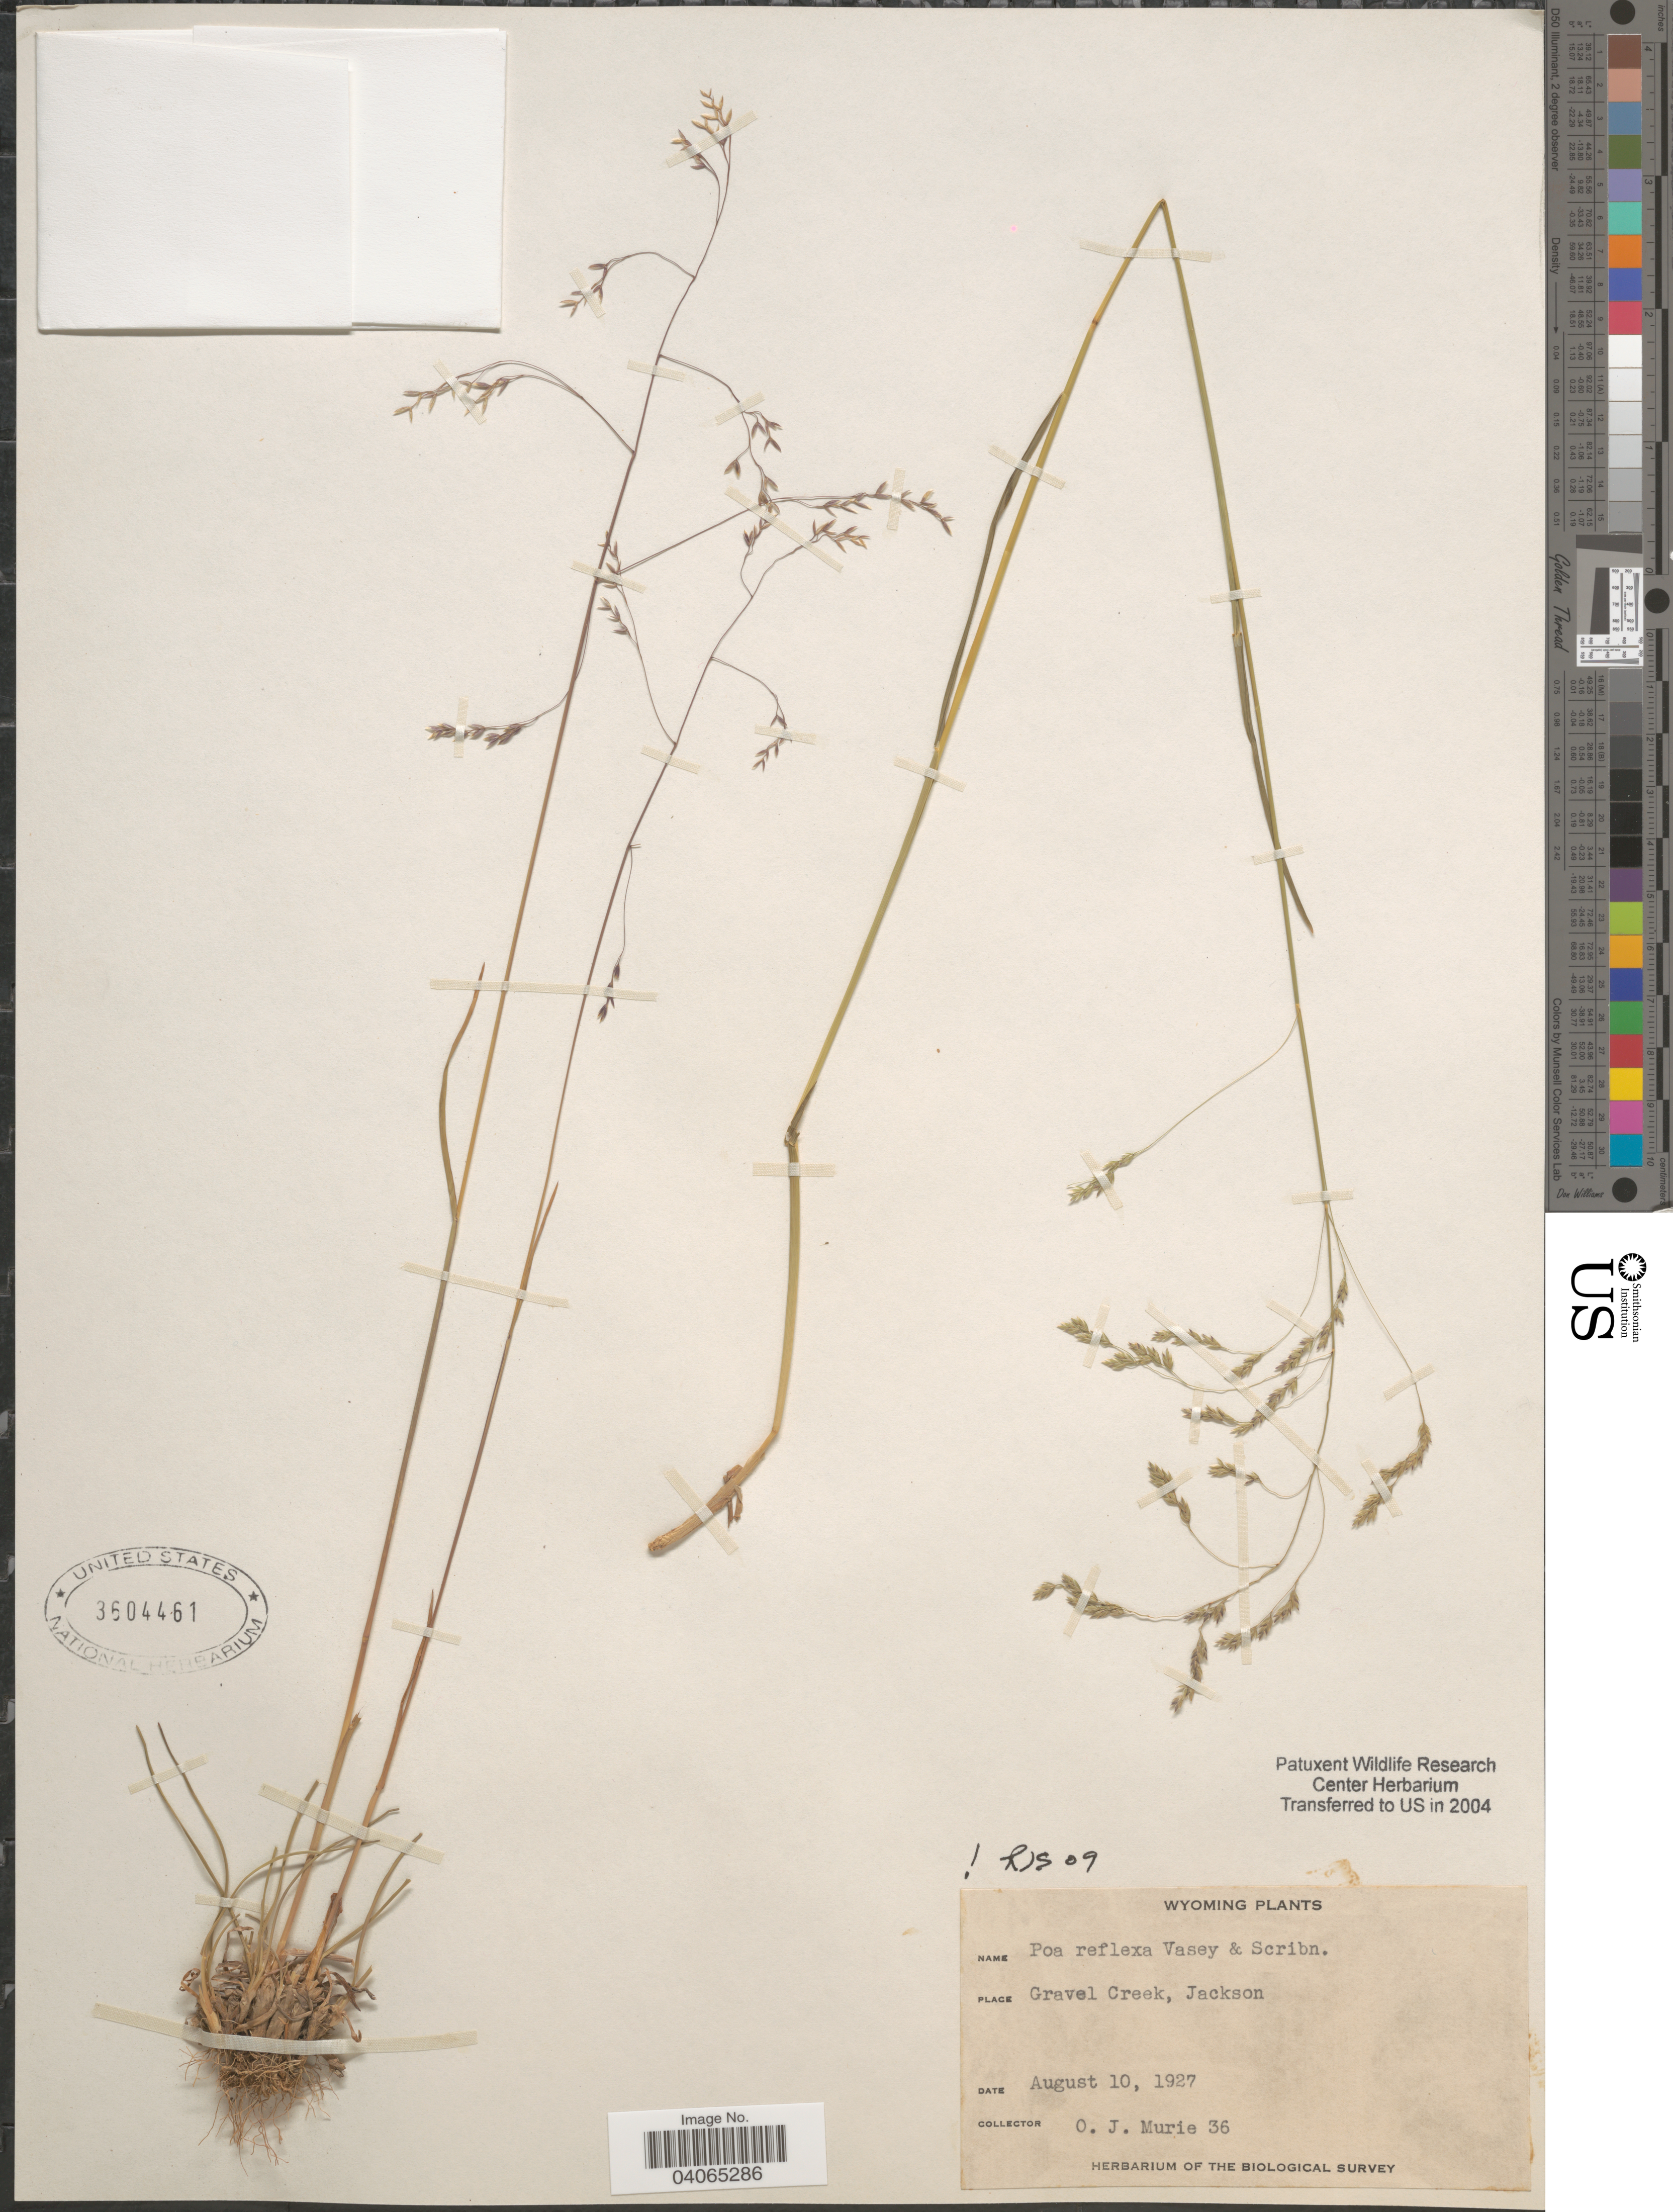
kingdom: Plantae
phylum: Tracheophyta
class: Liliopsida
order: Poales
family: Poaceae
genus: Poa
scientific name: Poa reflexa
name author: Vasey & Scribn.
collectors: O. Murie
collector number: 36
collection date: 1927-08-10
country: United States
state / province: Wyoming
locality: Gravel Creek, Jackson. Herbarium of the Biological Survey.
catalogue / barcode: US 3604461